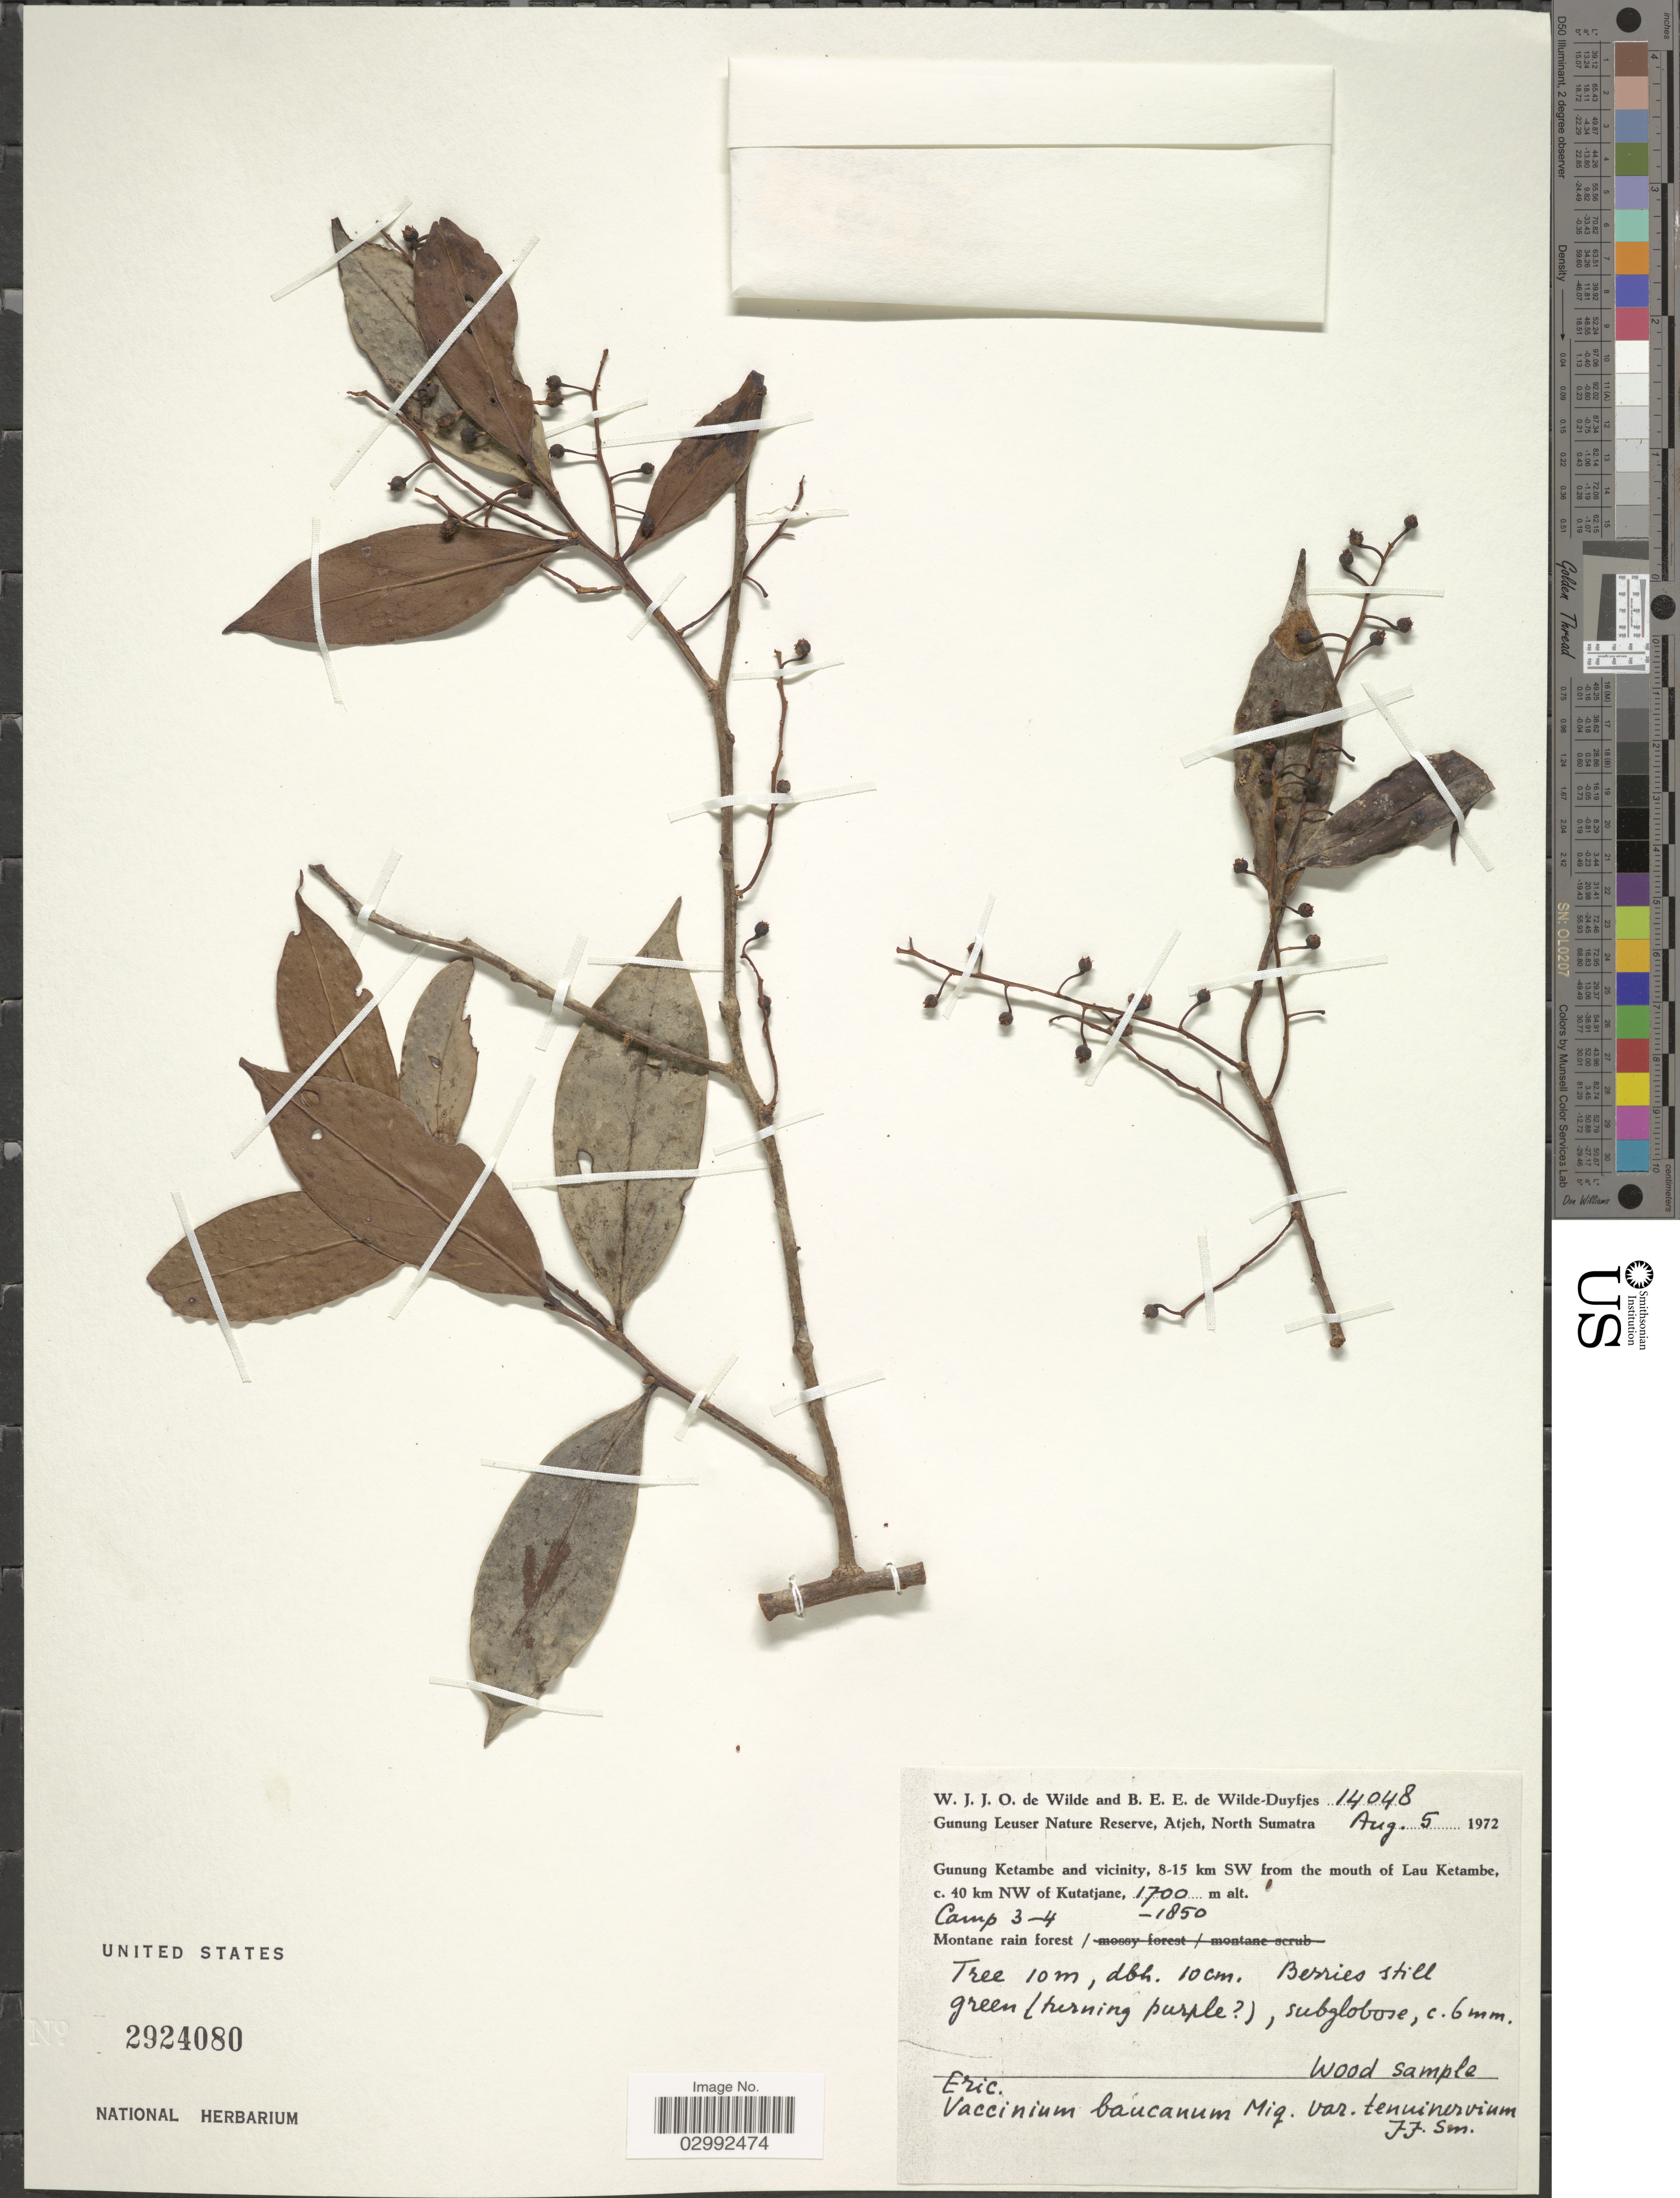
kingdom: Plantae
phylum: Tracheophyta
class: Magnoliopsida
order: Ericales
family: Ericaceae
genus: Vaccinium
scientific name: Vaccinium bancanum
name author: Miq.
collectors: W. J. de Wilde & B. E. de Wilde-Duyfjes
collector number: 14048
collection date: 1972-08-05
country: Indonesia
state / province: Sumatra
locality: Gunung Leuser Nature Reserve, Atjeh, North Sumatra, Gunung Ketambe and vicinity, 8-15 km SW from the mouth of Lau Ketambe, c. 40 km NW of Kutatjane, Camp 3-4.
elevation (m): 1700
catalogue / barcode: US 2924080